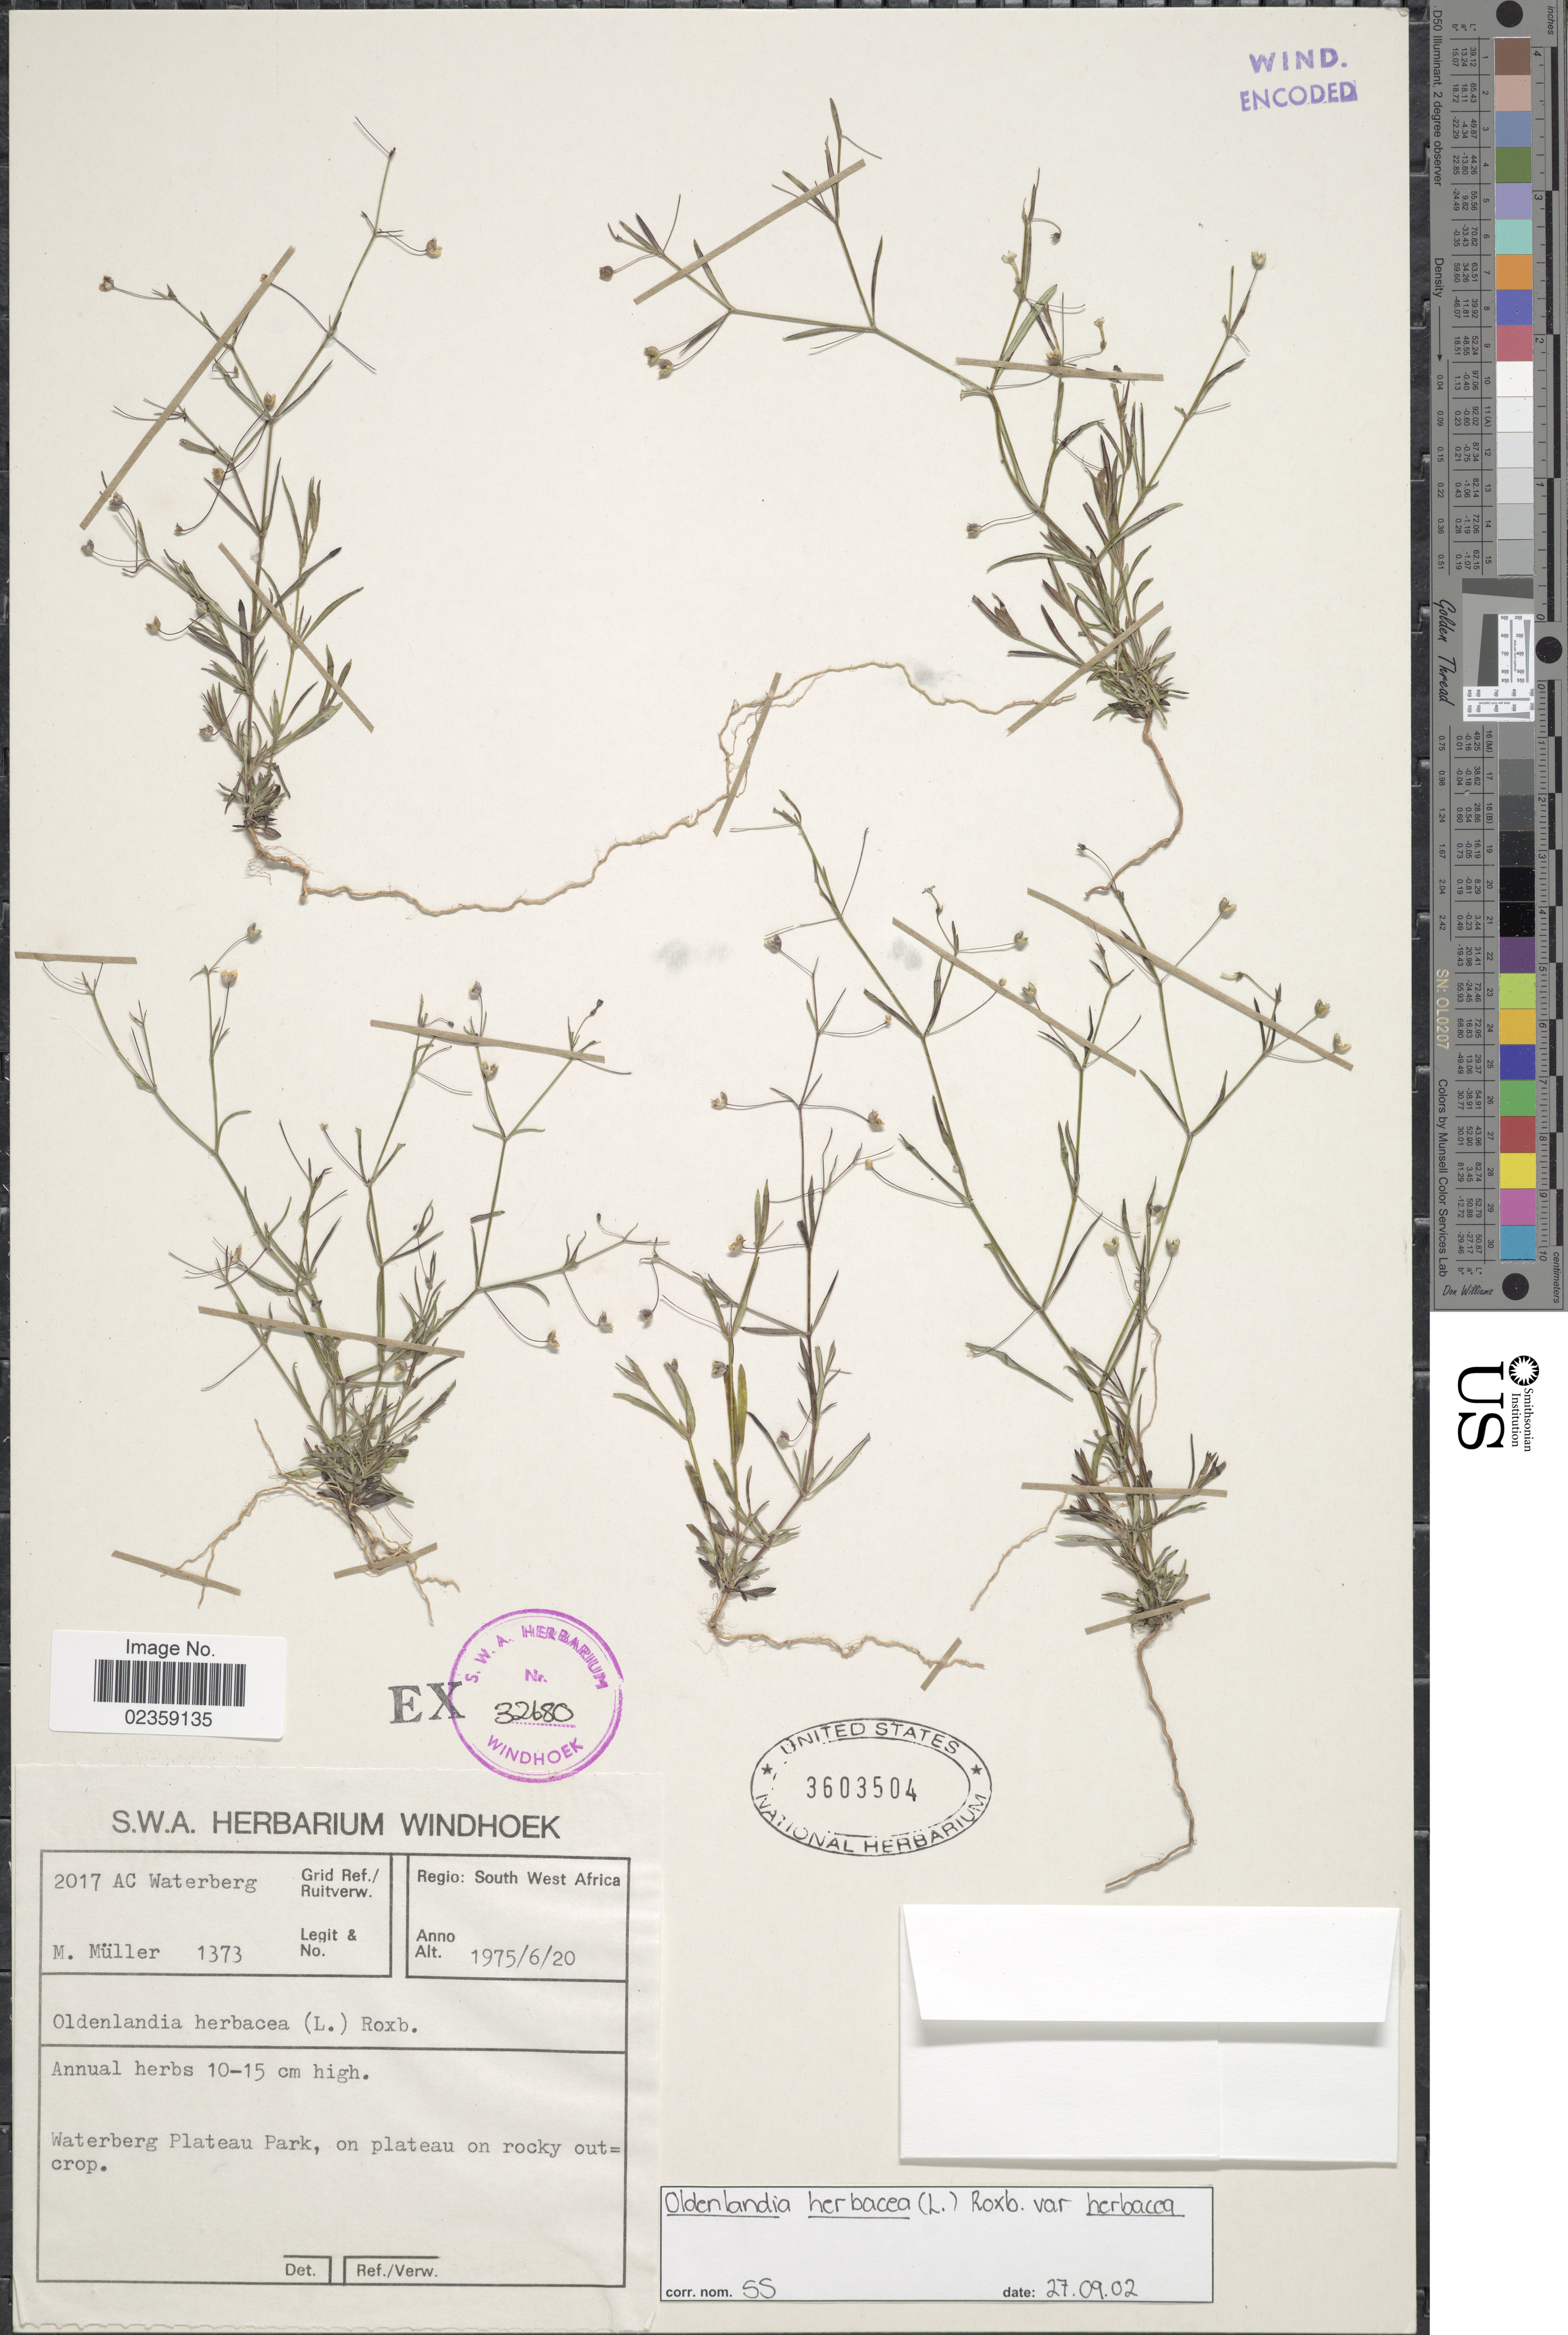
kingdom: Plantae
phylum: Tracheophyta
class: Magnoliopsida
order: Gentianales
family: Rubiaceae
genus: Oldenlandia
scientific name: Oldenlandia herbacea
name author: (L.) Roxb.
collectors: M. Muller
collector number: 1373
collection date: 1975-06-20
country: Namibia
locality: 2017 AC Waterberg. Waterberg Plateau Park, on plateau on rocky outcrop. South West Africa.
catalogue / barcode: US 3603504